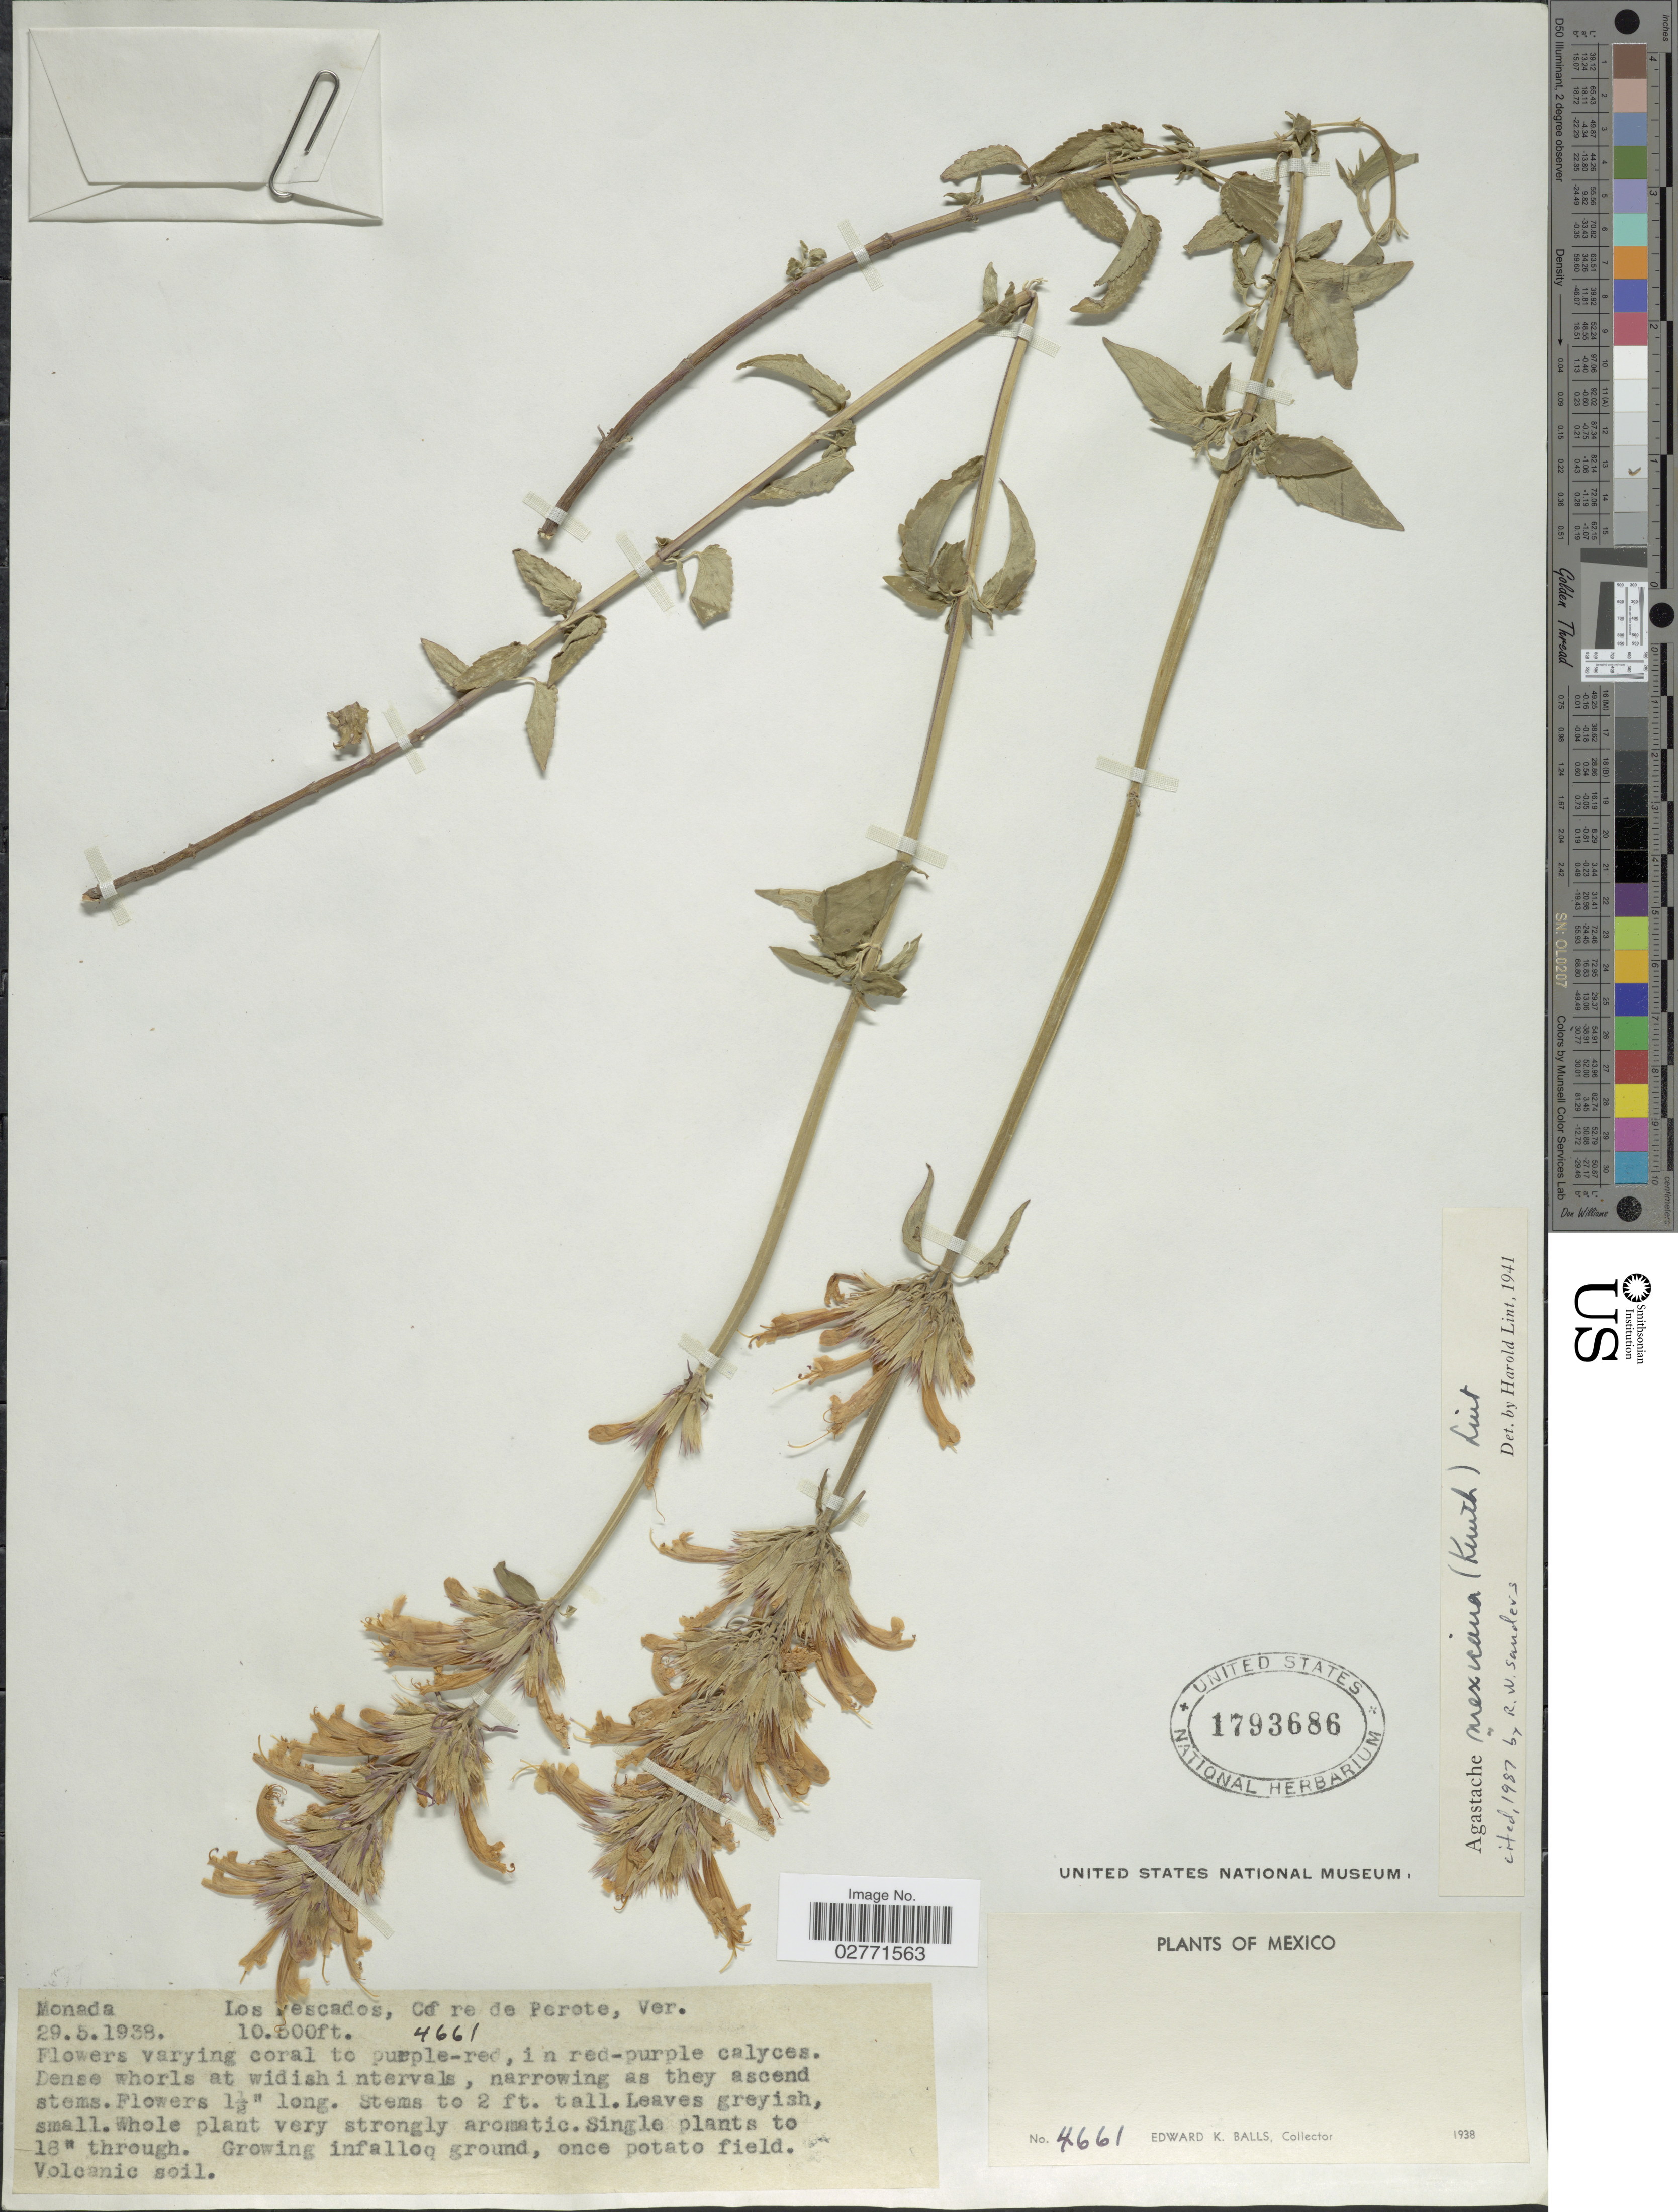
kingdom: Plantae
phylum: Tracheophyta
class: Magnoliopsida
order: Lamiales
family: Lamiaceae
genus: Agastache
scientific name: Agastache mexicana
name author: (Kunth) Lint & Epling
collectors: E. K. Balls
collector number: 4661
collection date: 1938-05-29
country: Mexico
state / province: Veracruz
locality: Los Vescados, cd re de Perote.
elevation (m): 3200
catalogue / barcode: US 1793686